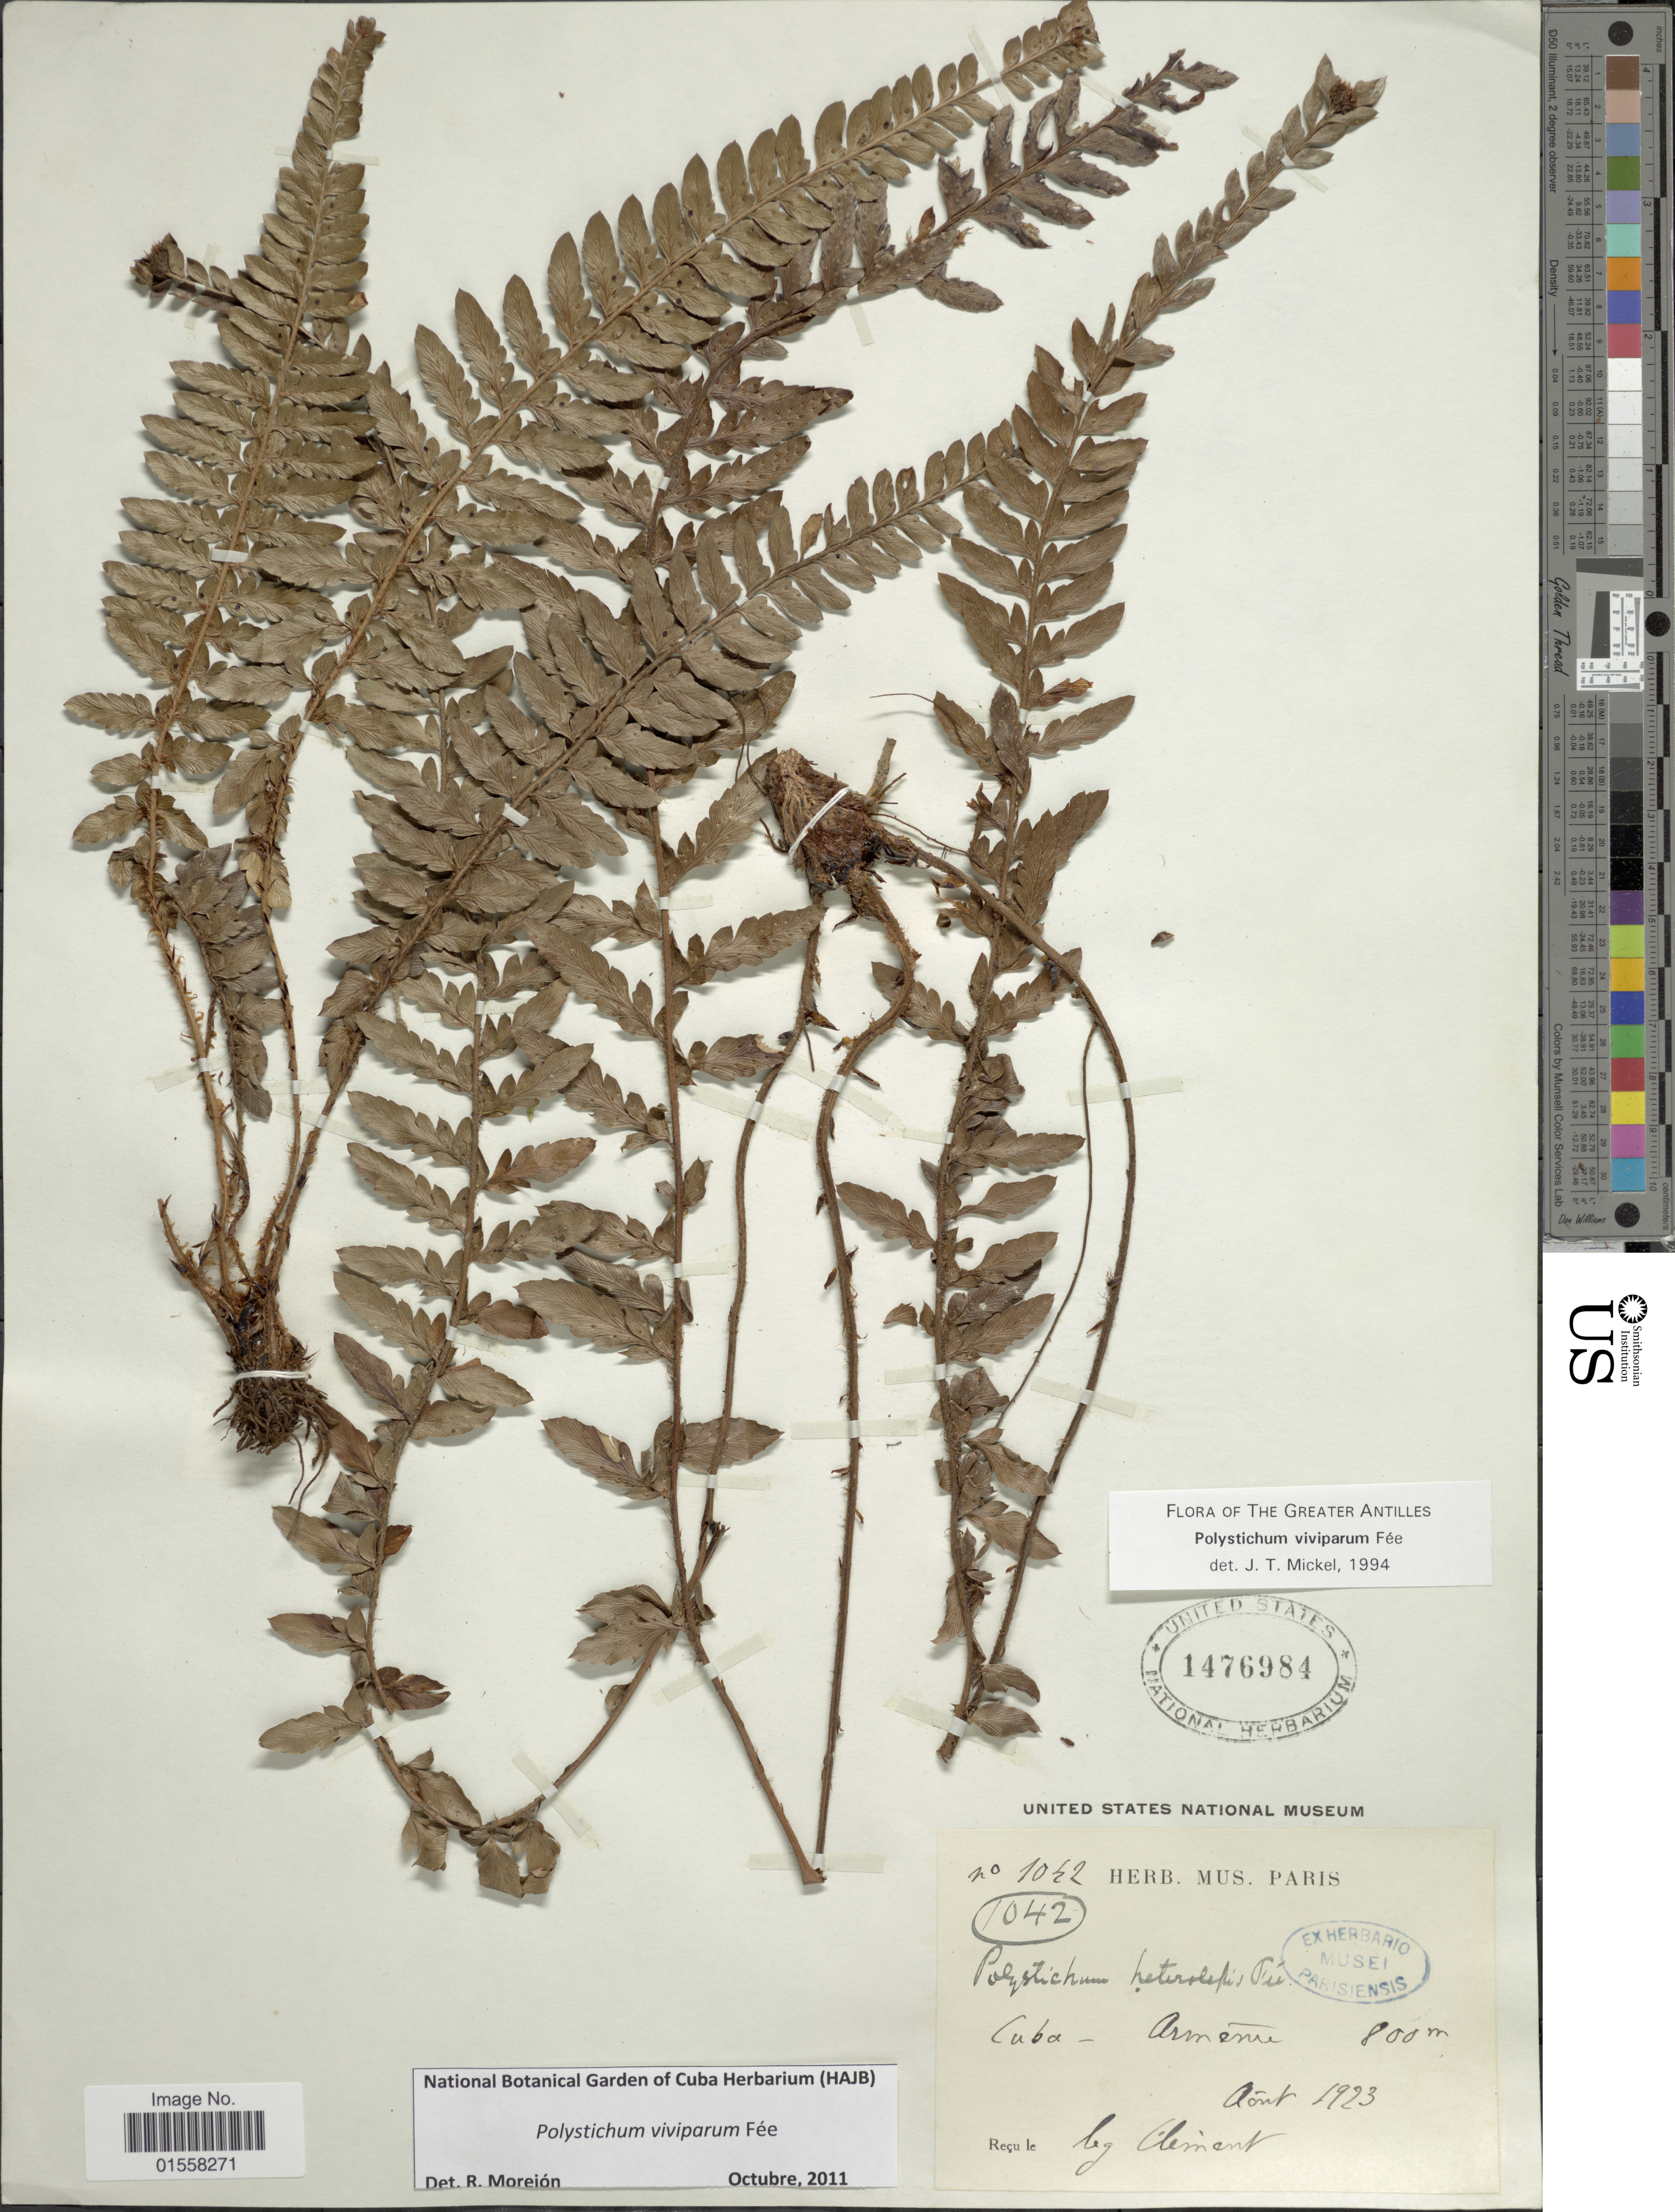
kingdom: Plantae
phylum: Tracheophyta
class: Polypodiopsida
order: Polypodiales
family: Dryopteridaceae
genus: Polystichum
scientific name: Polystichum viviparum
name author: Fée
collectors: -. Clement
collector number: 1042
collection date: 1923-08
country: Cuba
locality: Cuba, Armenia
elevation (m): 800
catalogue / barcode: US 1476984